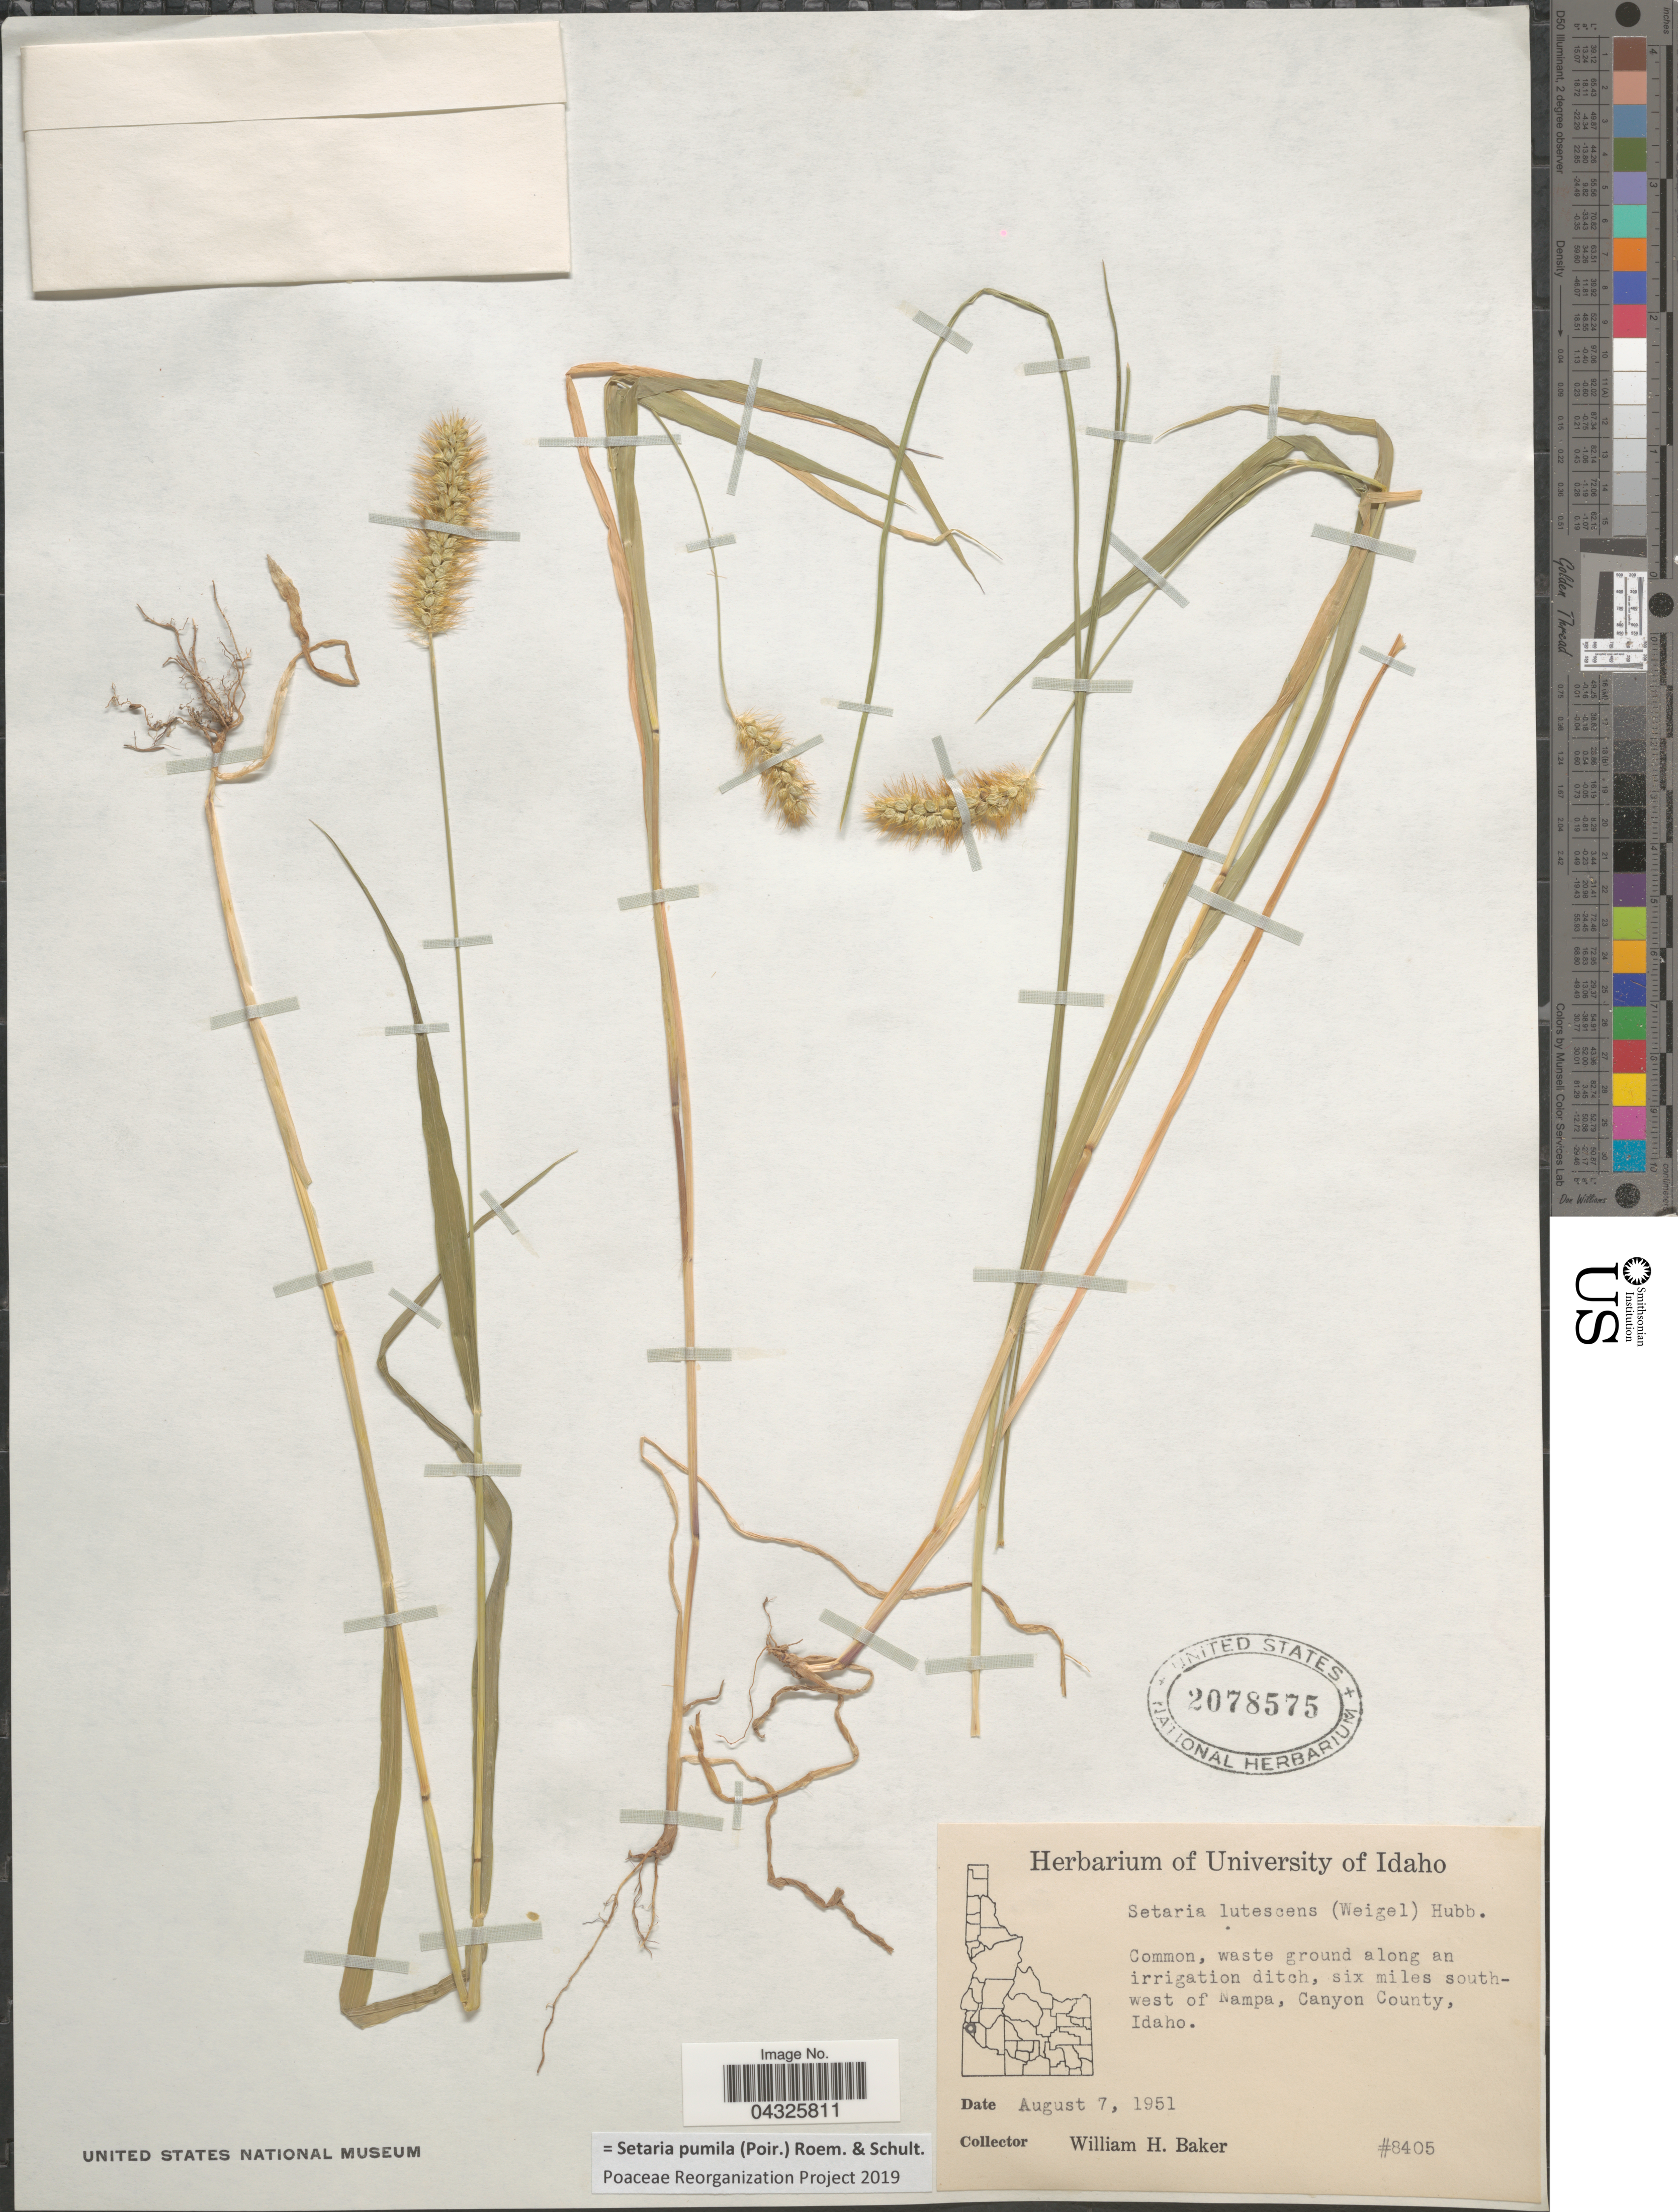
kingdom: Plantae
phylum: Tracheophyta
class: Liliopsida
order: Poales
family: Poaceae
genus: Setaria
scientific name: Setaria pumila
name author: (Poir.) Roem. & Schult.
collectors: W. H. Baker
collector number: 8405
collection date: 1951-08-07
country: United States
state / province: Idaho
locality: Six miles southwest of Nampa, Canyon County.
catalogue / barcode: US 2078575